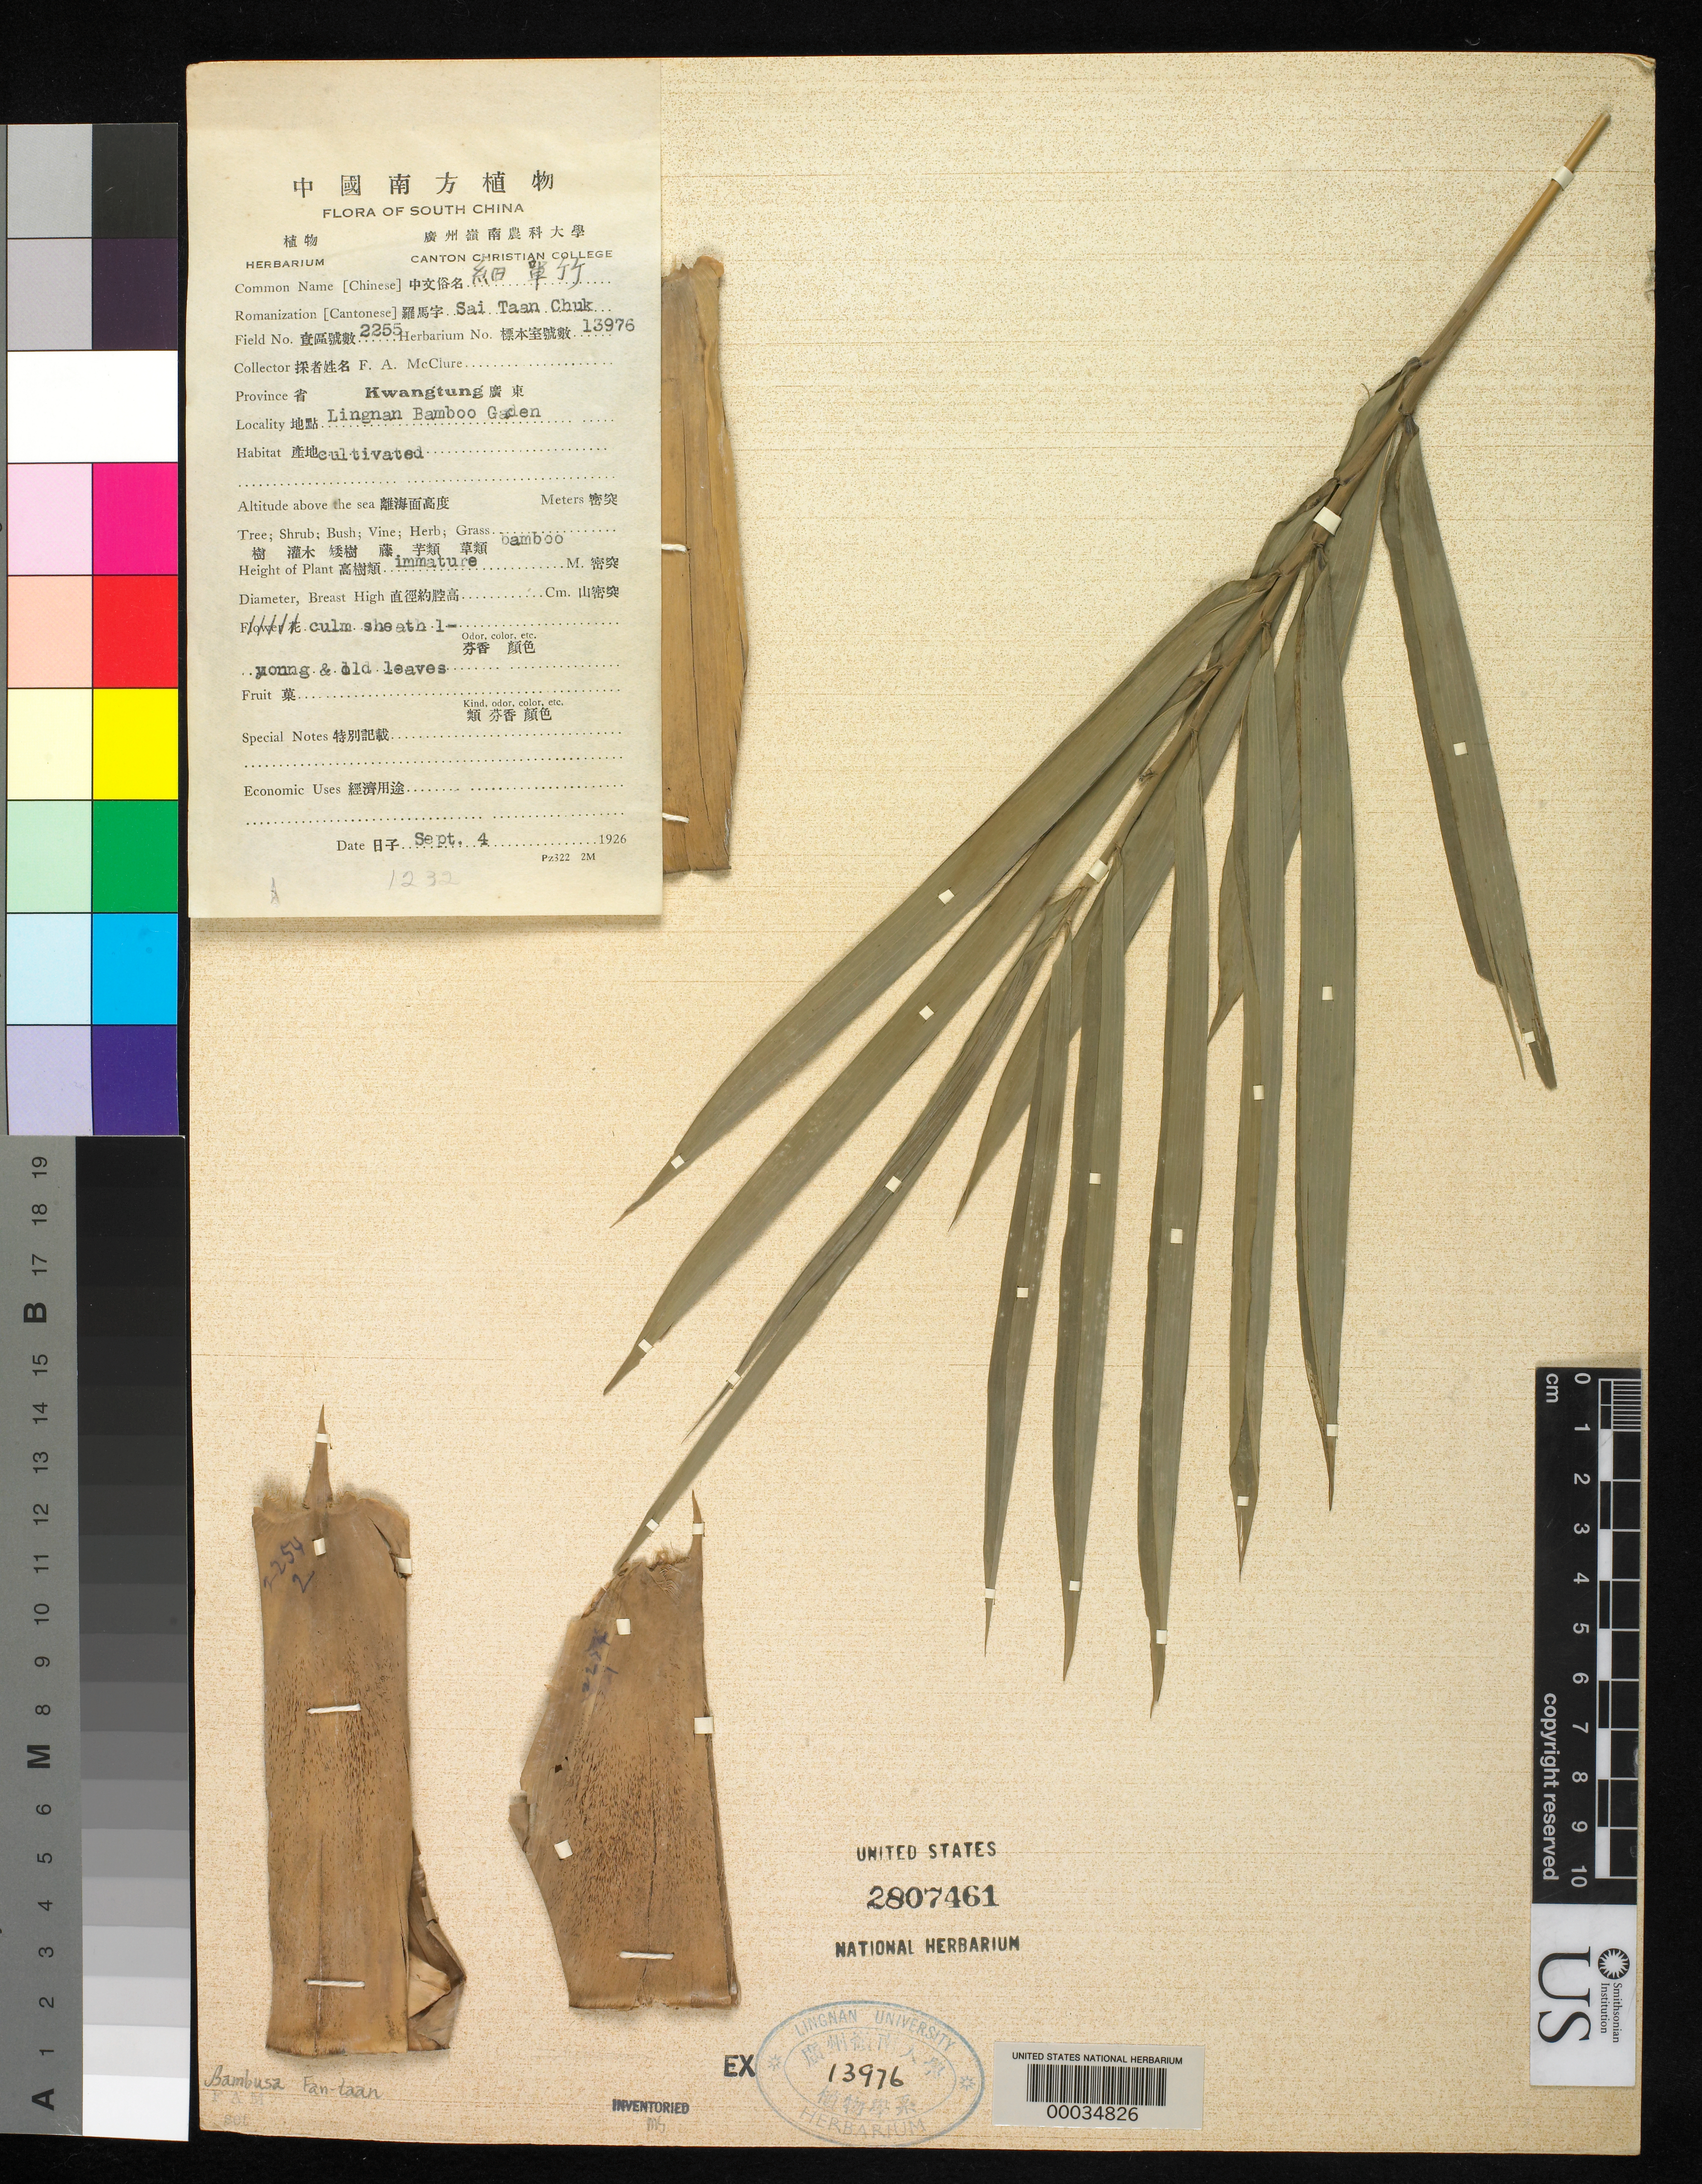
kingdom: Plantae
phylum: Tracheophyta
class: Liliopsida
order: Poales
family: Poaceae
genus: Bambusa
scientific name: Bambusa fan-taan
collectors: F. A. McClure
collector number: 2255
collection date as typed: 04 Sep 1926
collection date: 1926-09-04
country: China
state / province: Guangdong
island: Honam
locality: Lingnan university bamboo garden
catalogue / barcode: US 2807461